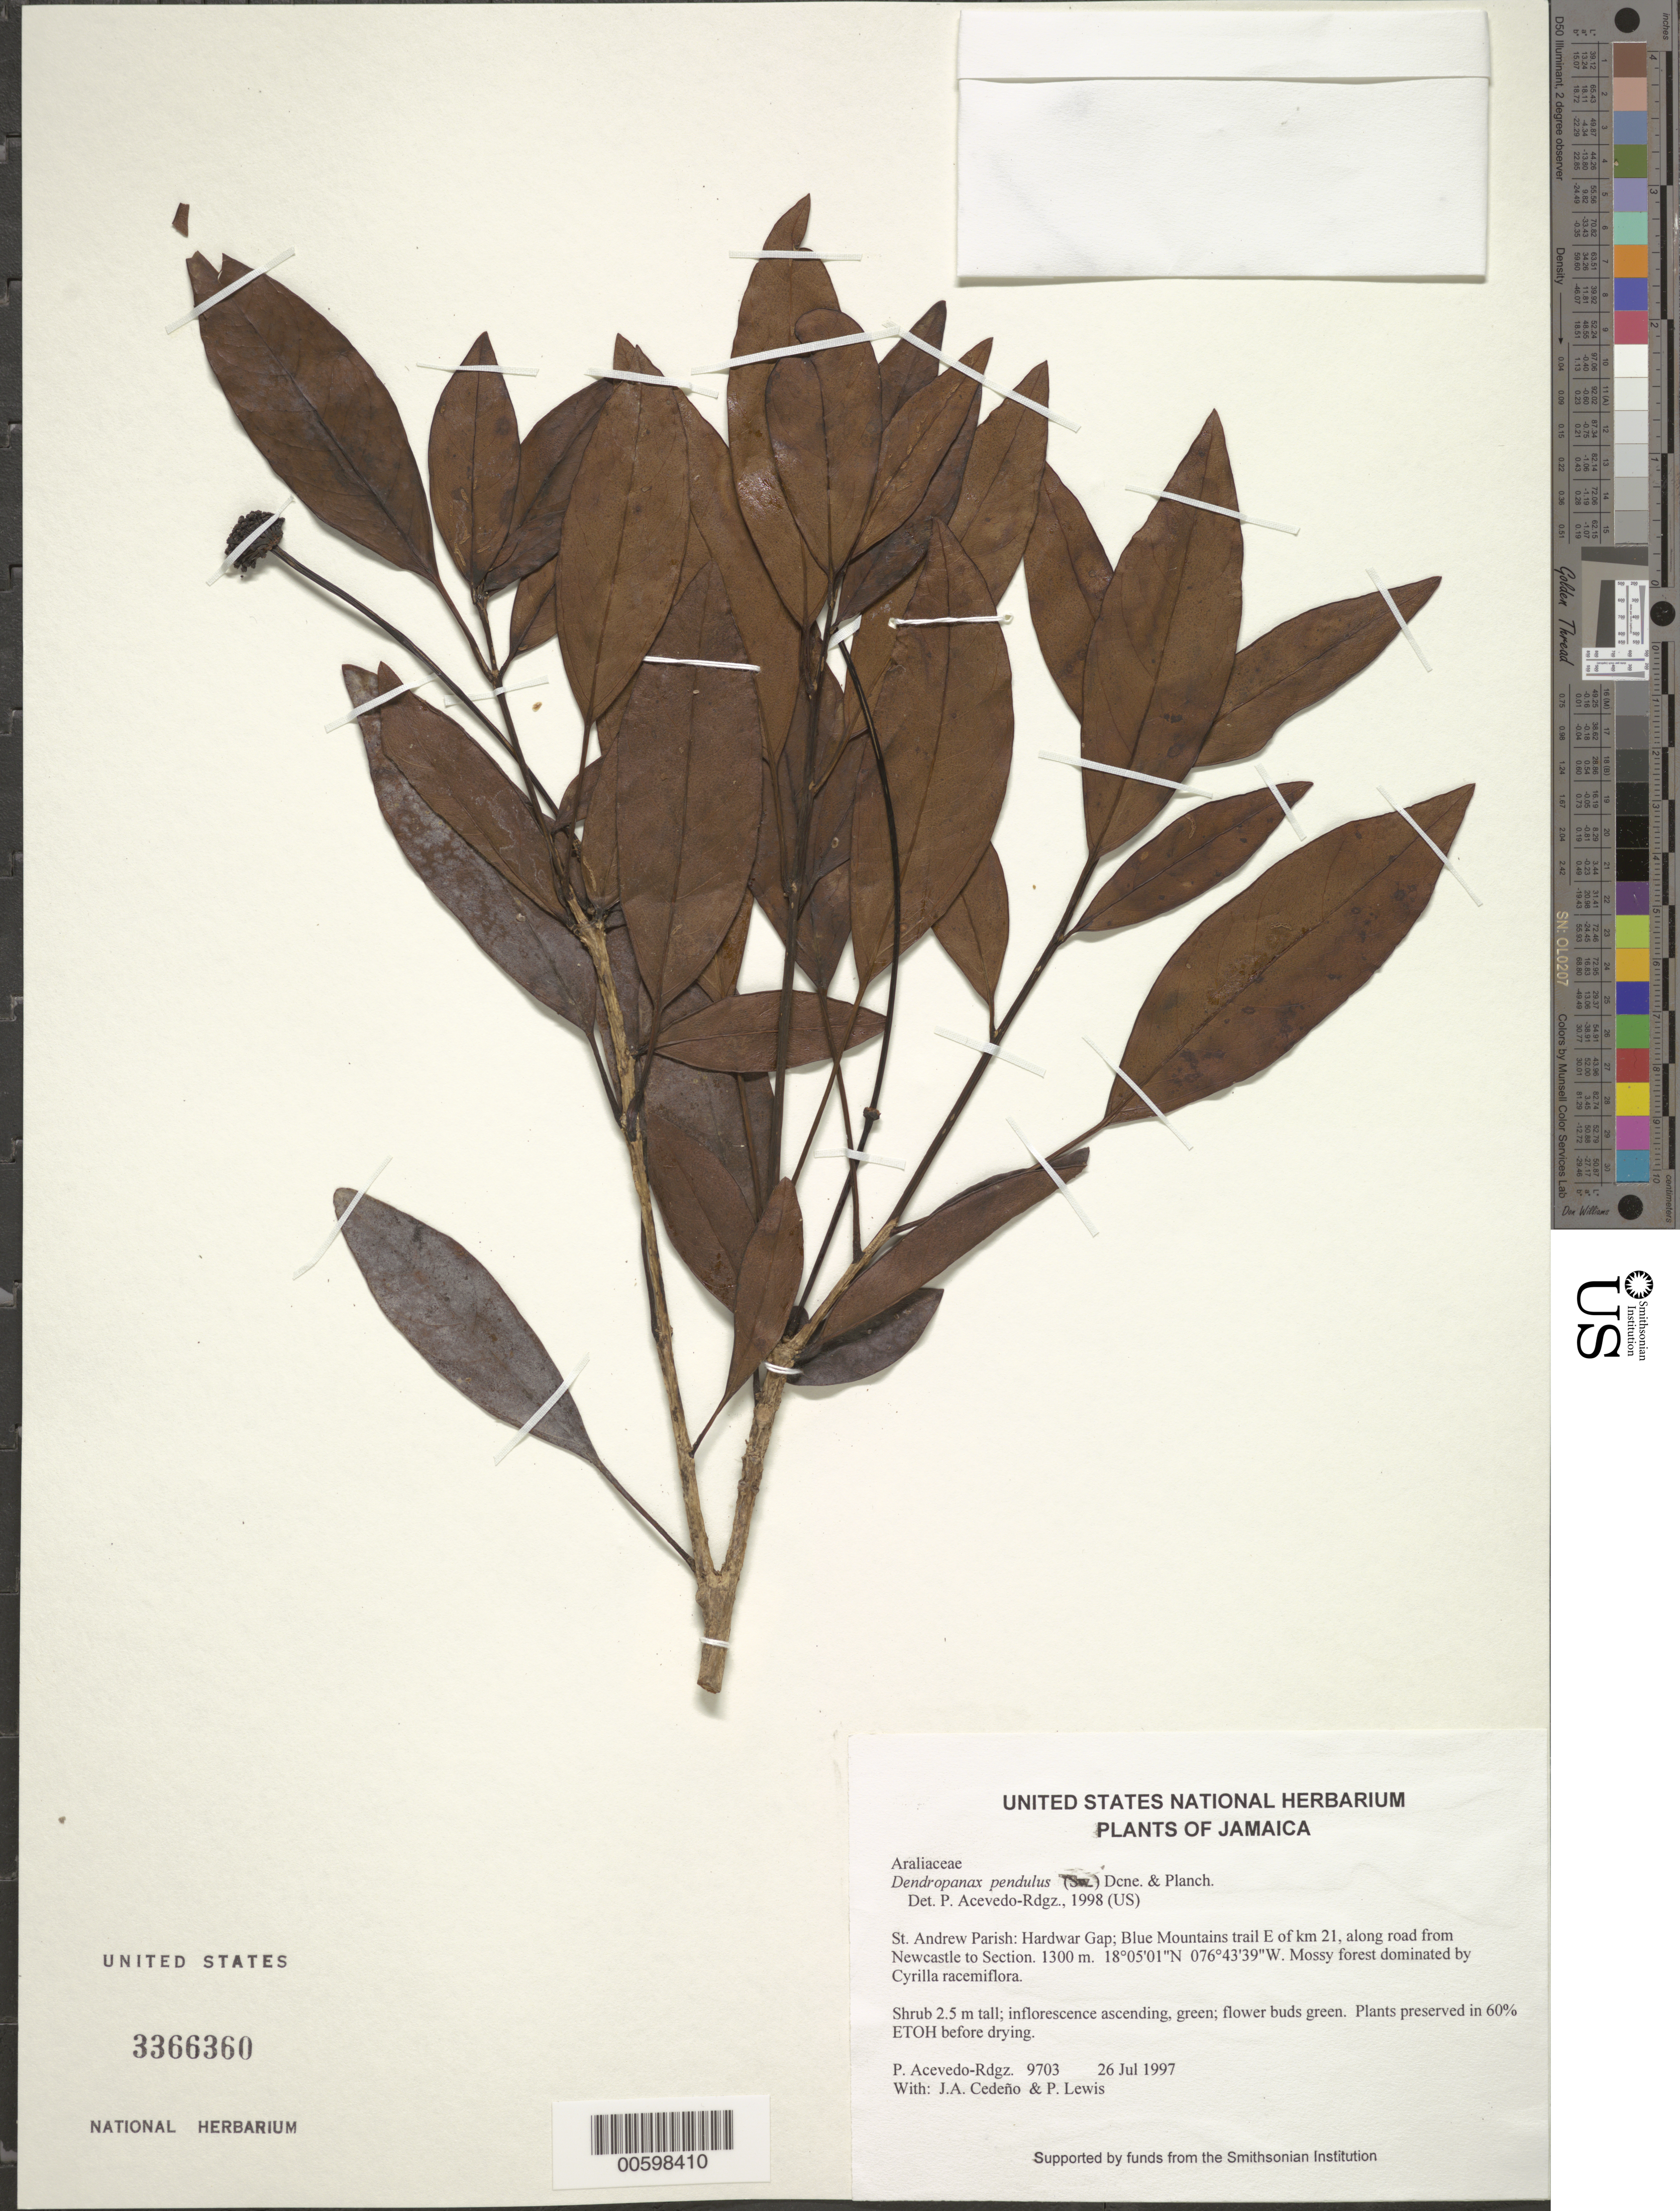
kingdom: Plantae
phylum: Tracheophyta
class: Magnoliopsida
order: Apiales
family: Araliaceae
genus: Dendropanax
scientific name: Dendropanax pendulus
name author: (Sw.) Decne. & Planch.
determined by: Acevedo-Rodríguez, P., (BOT), Smithsonian Institution - National Museum of Natural History (UNITED STATES)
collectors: P. Acevedo-Rodr., J. A. Cedeño M. & P. Lewis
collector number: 9703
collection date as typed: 26 Jul 1997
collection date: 1997-07-26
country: Jamaica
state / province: Saint Andrew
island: Jamaica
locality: St. Andrew Parish: Hardwar Gap; Blue Mountains trail E of km 21, along road from Newcastle to Section.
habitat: Mossy forest dominated by Cyrilla racemiflora.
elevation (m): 1300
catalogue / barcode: US 3366360